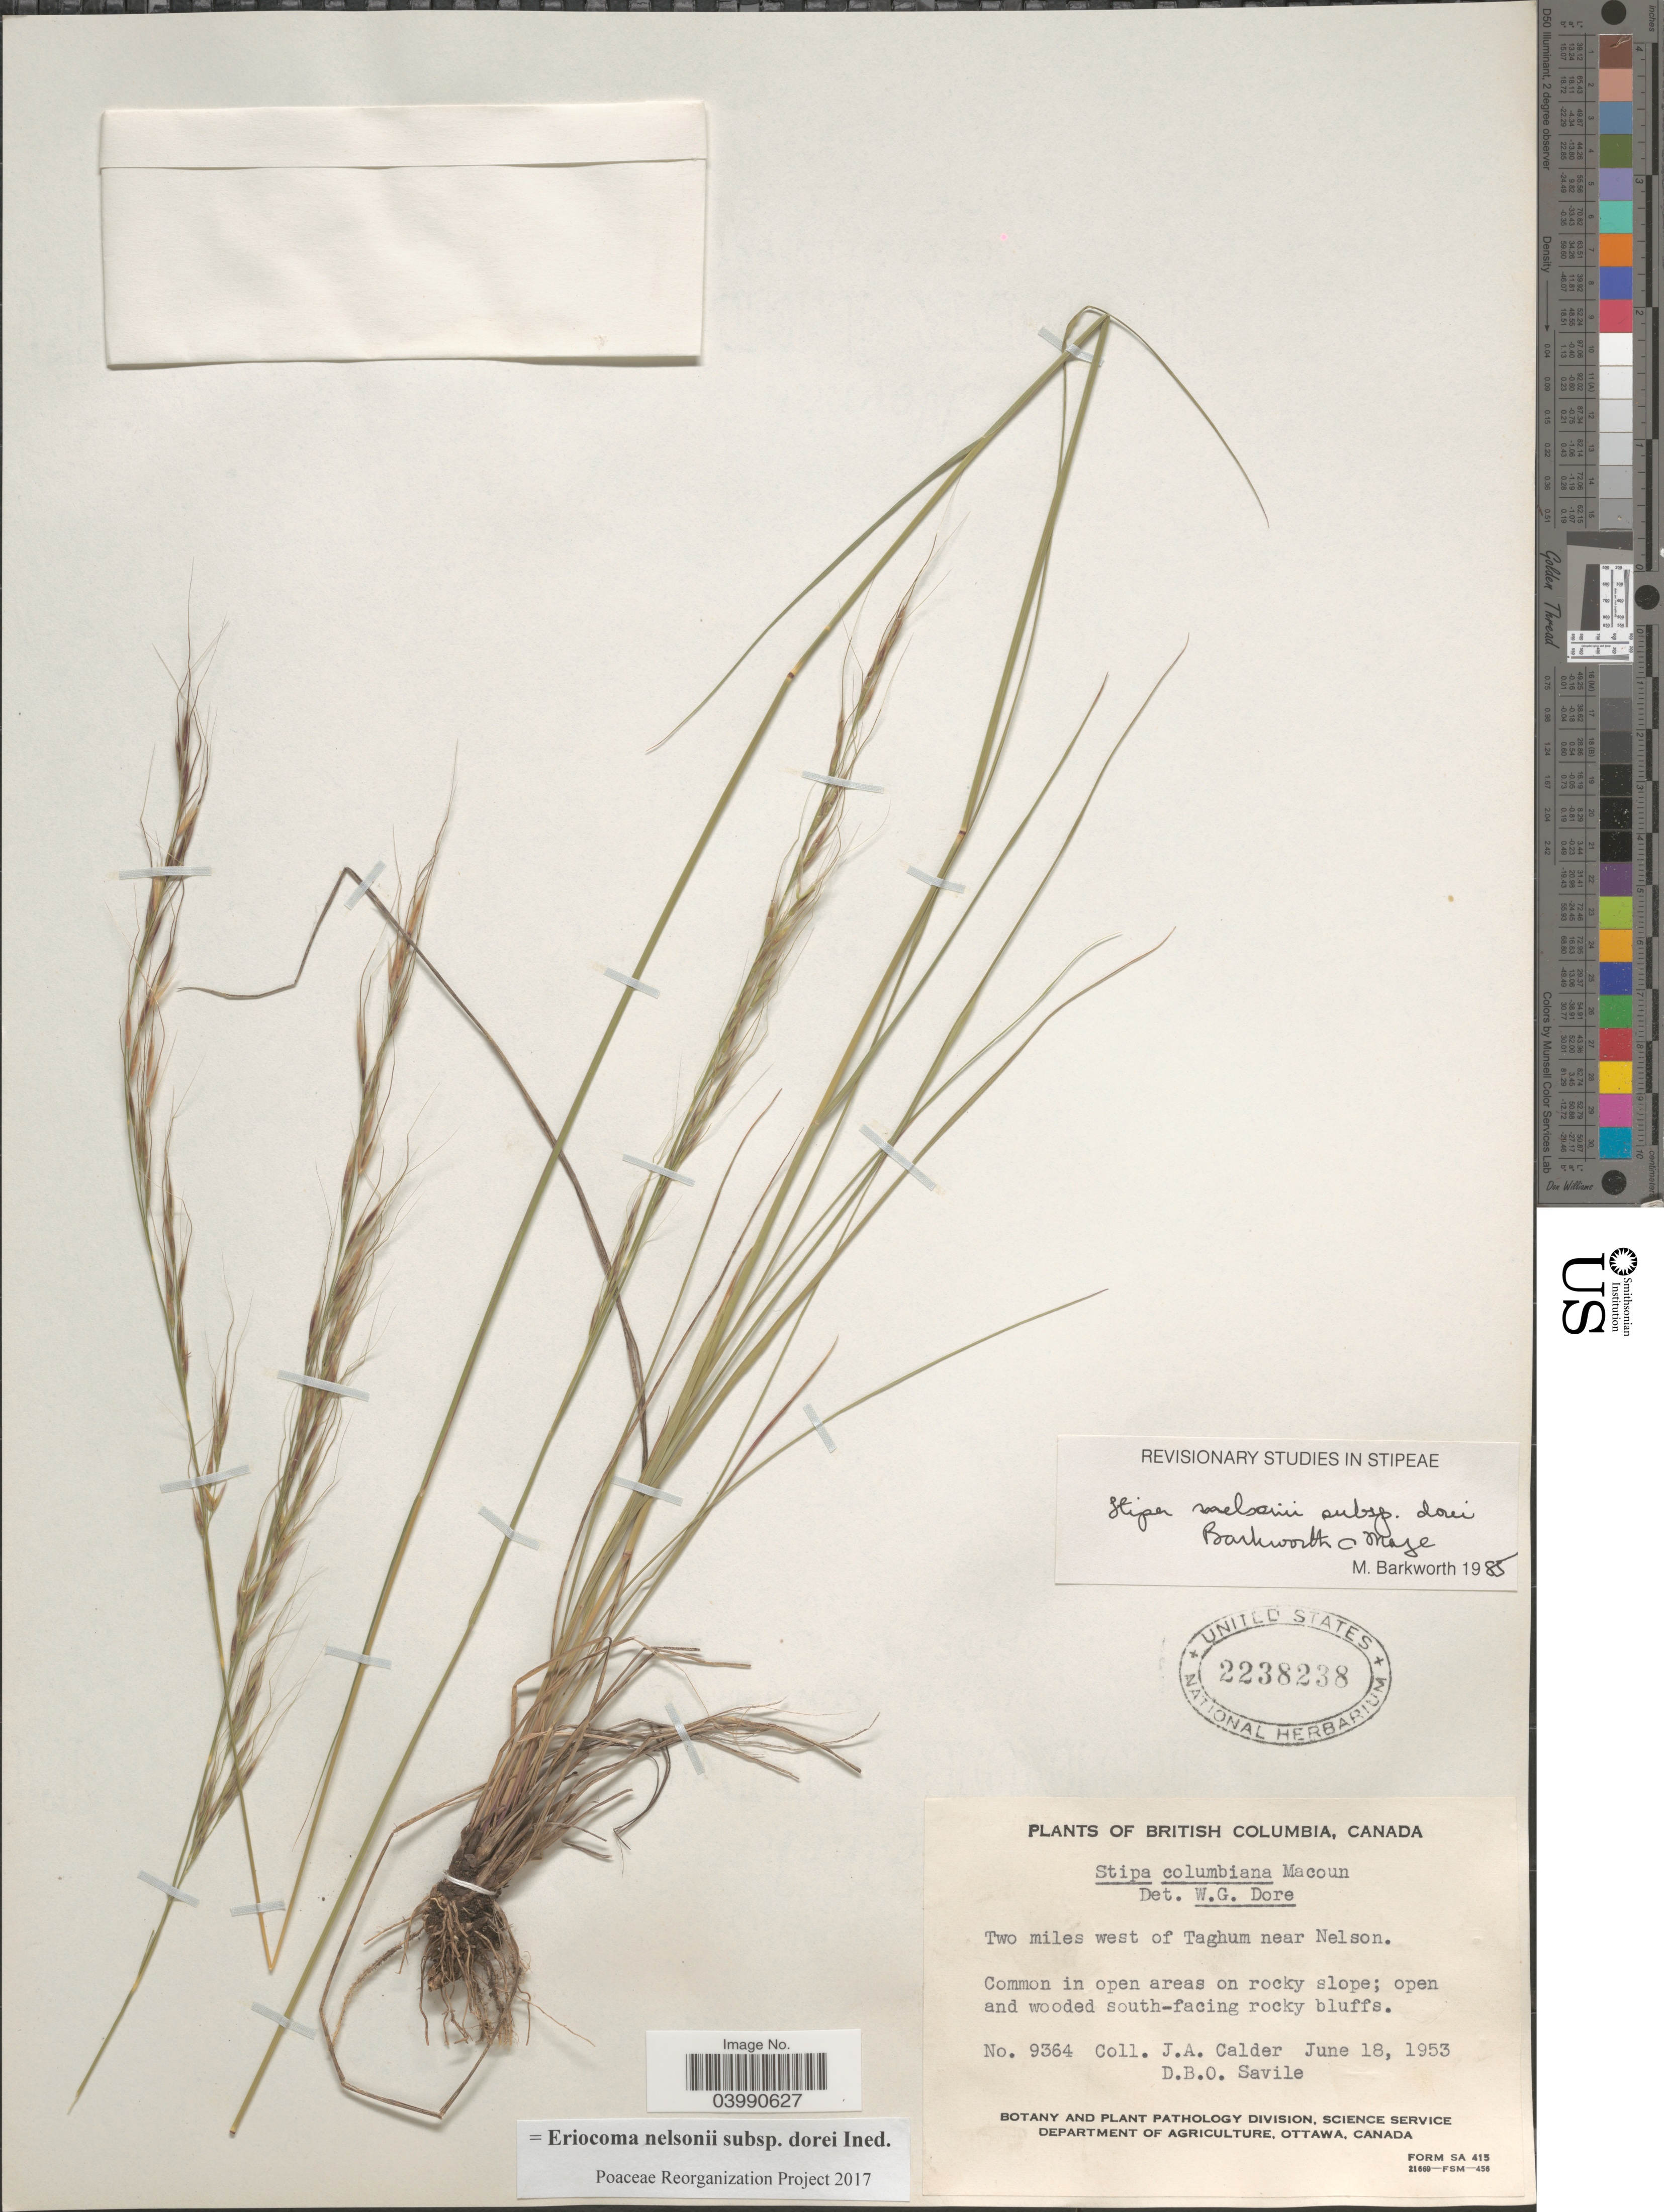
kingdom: Plantae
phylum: Tracheophyta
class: Liliopsida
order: Poales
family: Poaceae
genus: Eriocoma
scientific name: Eriocoma nelsonii subsp. dorei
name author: (Barkworth & J. Maze) Romasch.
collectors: J. A. Calder & D. Savile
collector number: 9364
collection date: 1953-06-18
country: Canada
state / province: British Columbia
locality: Two miles west of Taghum near Nelson. Open and wooded south-facing rocky bluffs.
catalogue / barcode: US 2238238